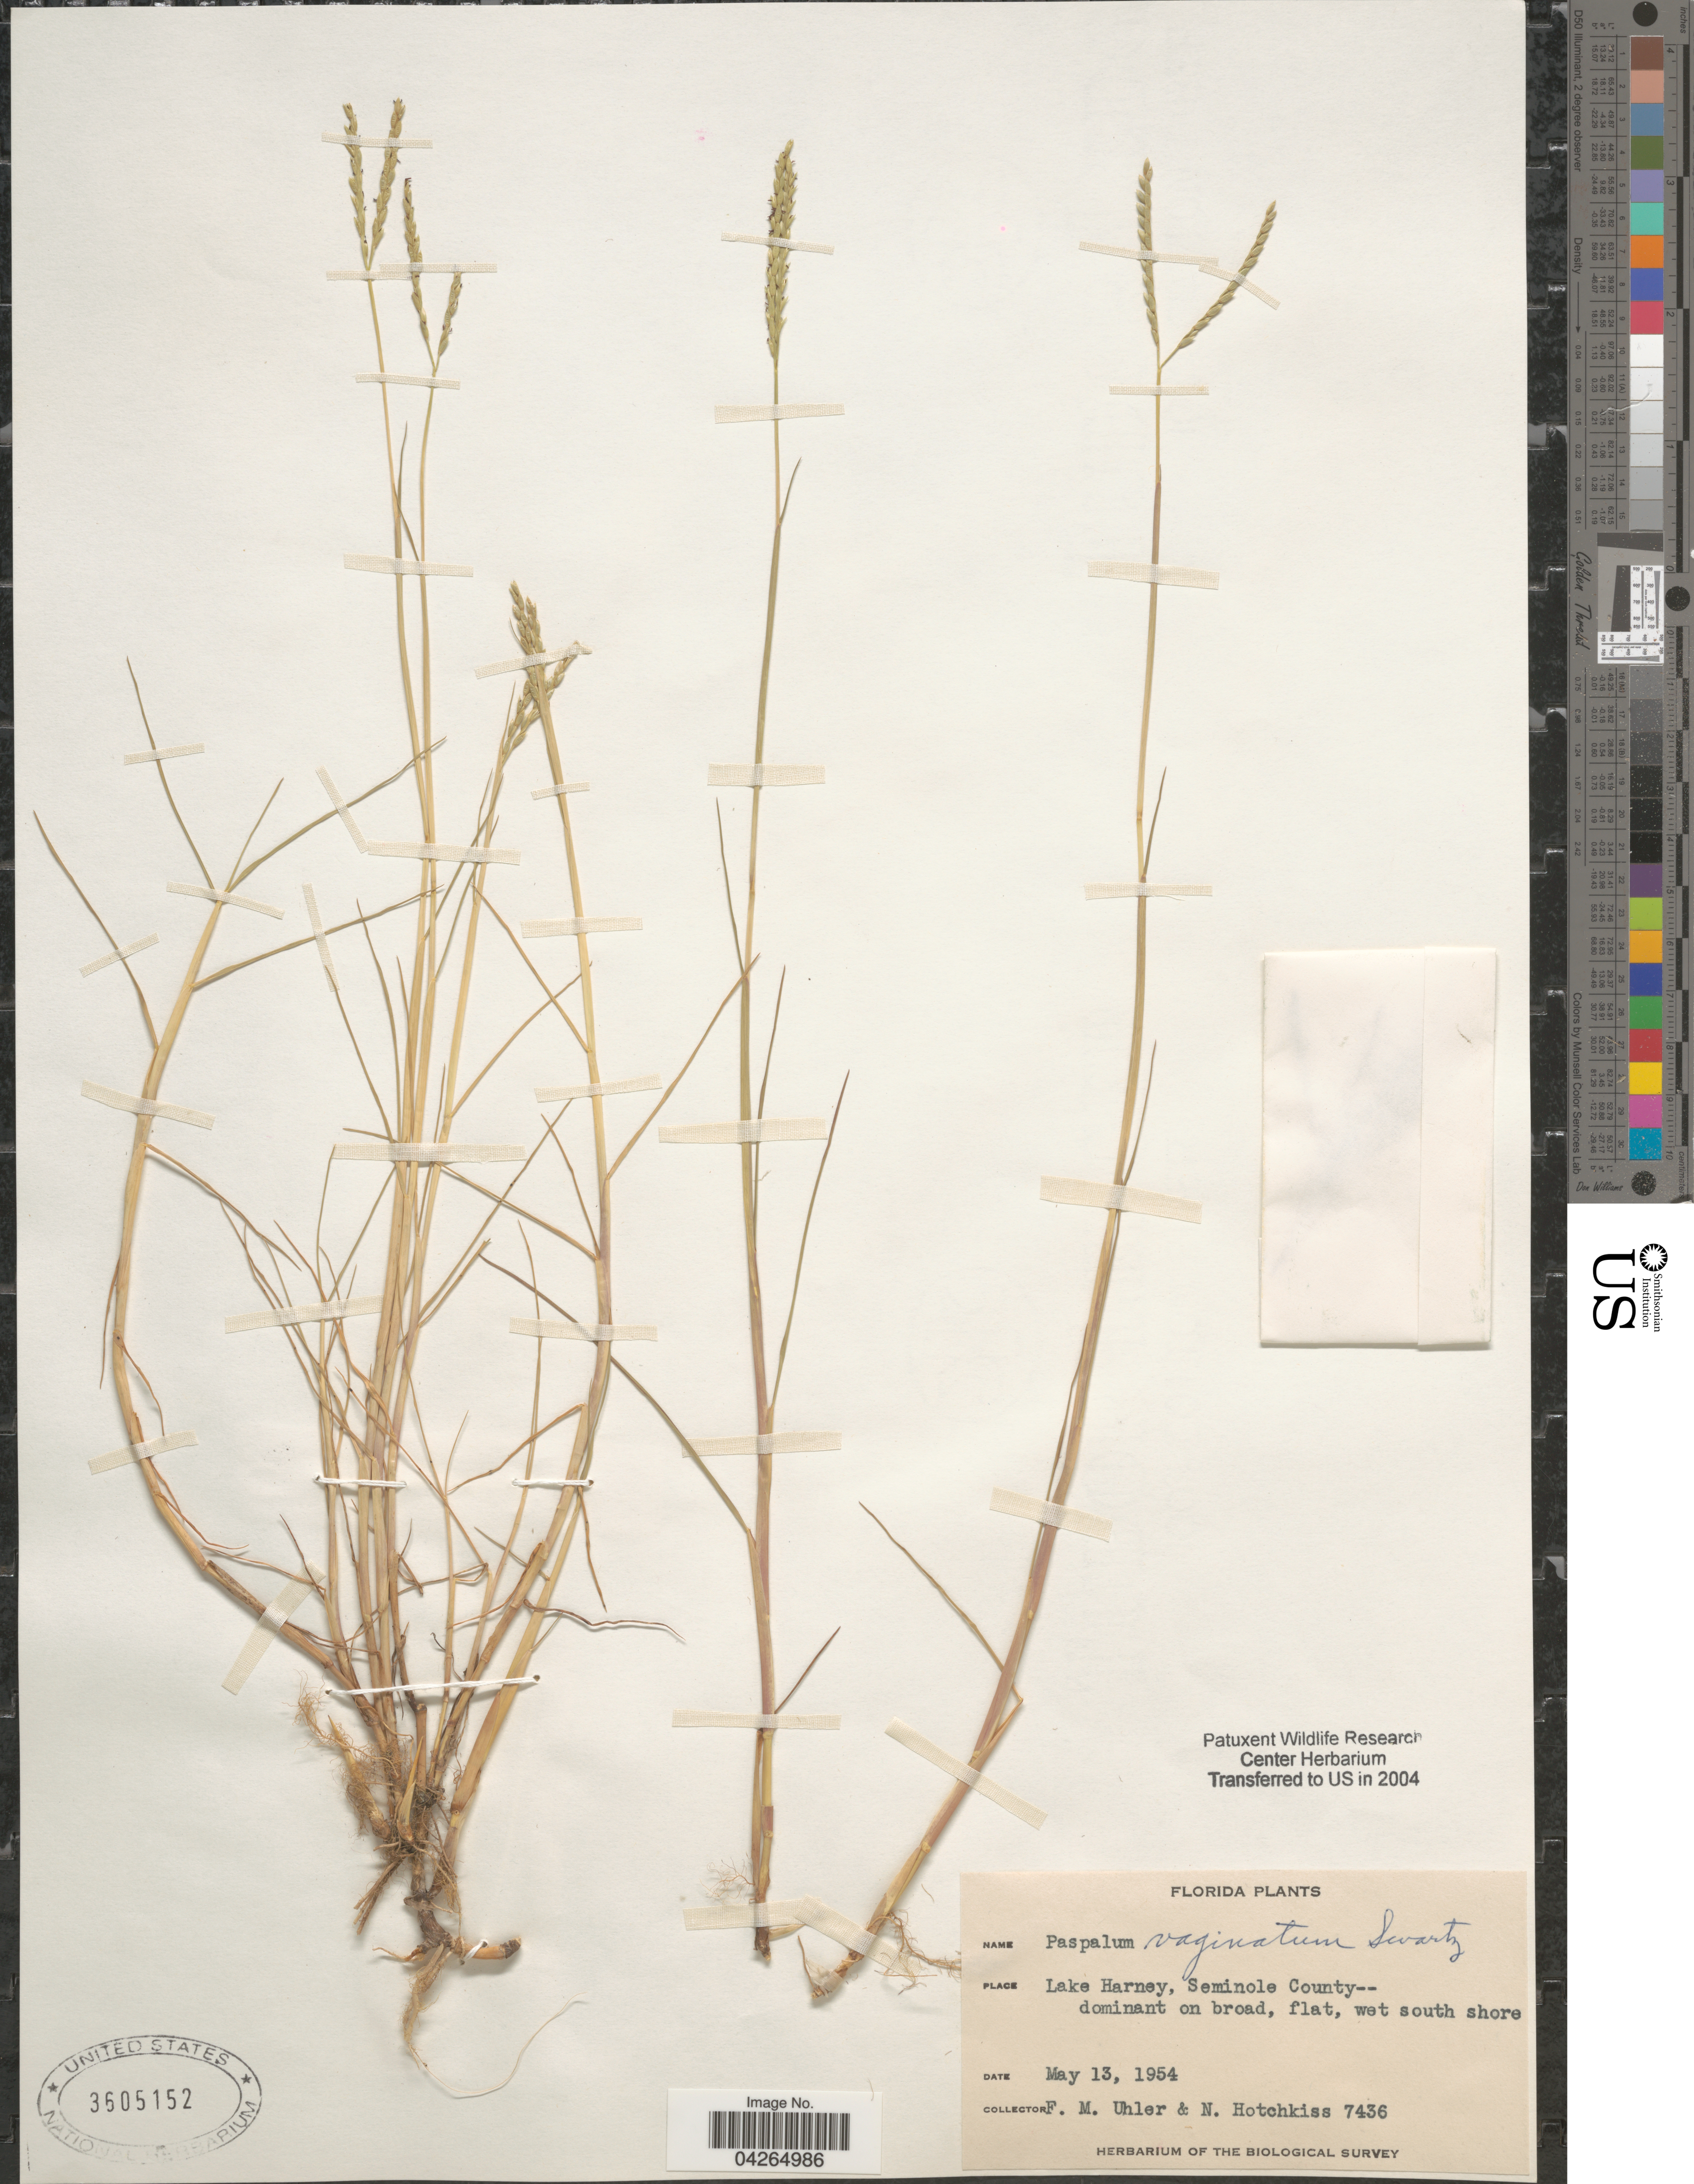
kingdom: Plantae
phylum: Tracheophyta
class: Liliopsida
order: Poales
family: Poaceae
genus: Paspalum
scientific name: Paspalum vaginatum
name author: Sw.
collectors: F. M. Uhler & N. Hotchkiss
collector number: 7436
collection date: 1954-05-13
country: United States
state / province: Florida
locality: Lake Harvey, Seminole County -- dominant on broad, flat, wet south shore. Biologival Survey.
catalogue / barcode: US 3605152